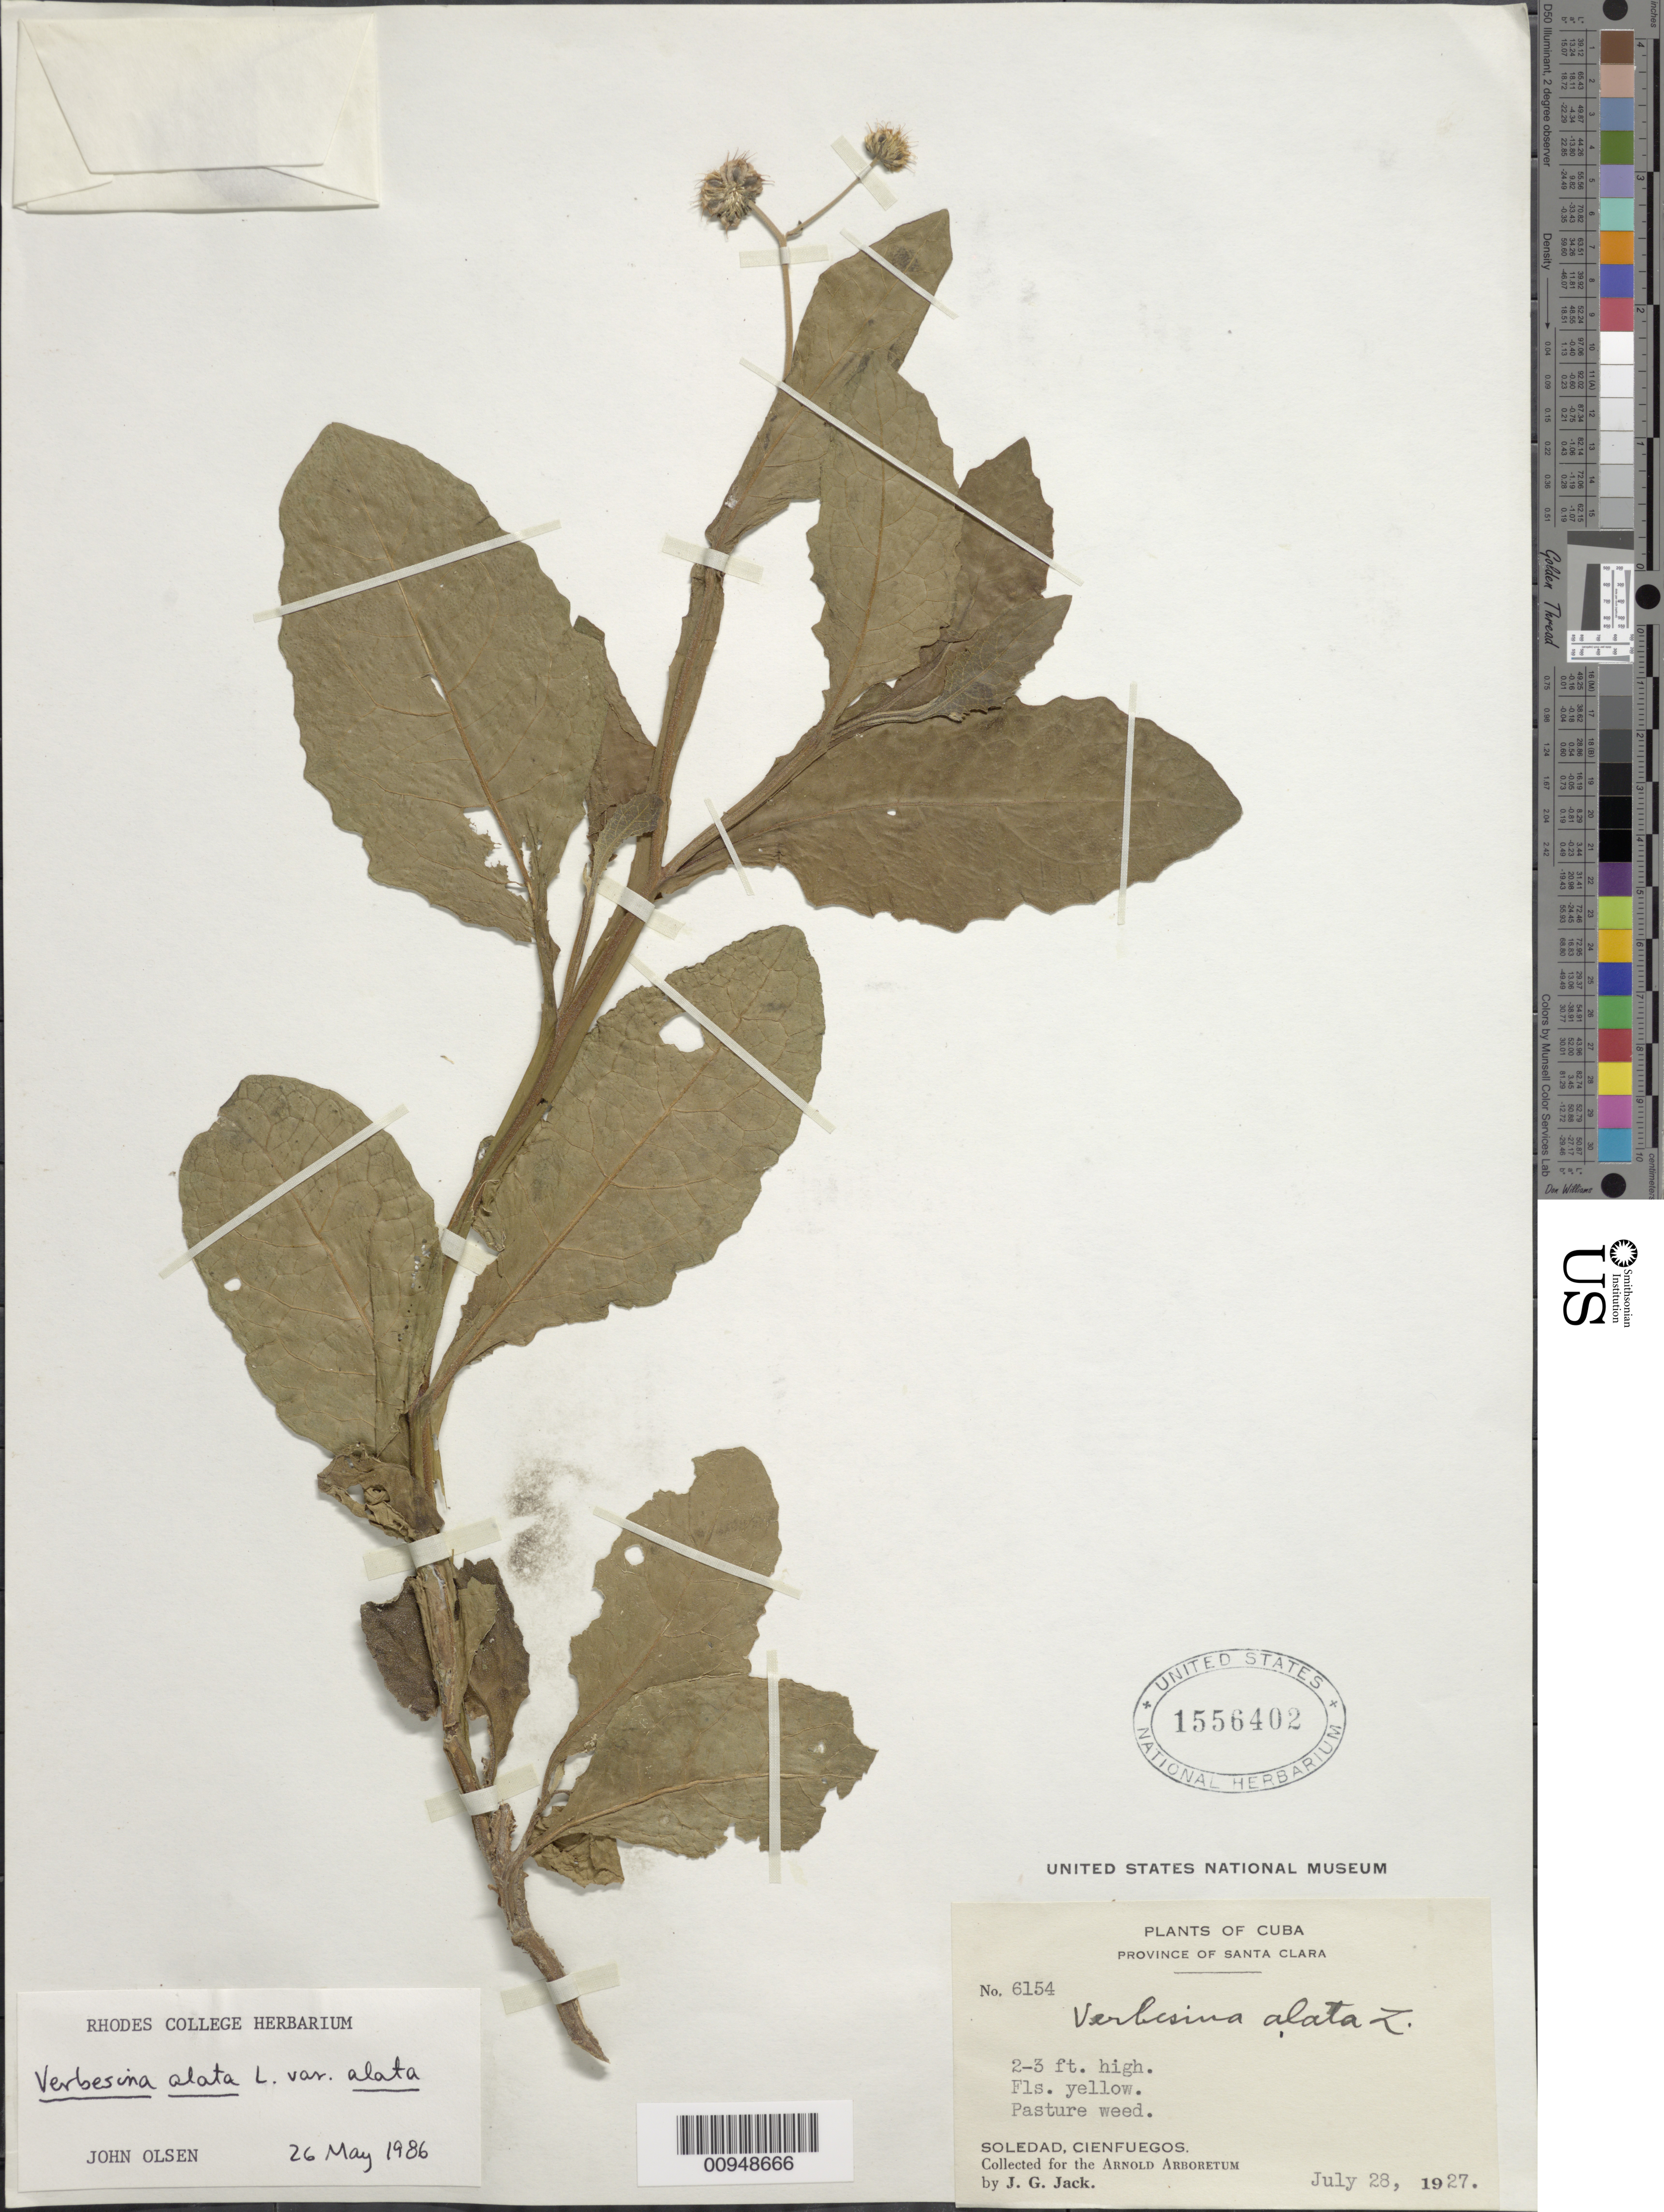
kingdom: Plantae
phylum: Tracheophyta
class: Magnoliopsida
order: Asterales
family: Asteraceae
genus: Verbesina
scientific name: Verbesina alata var. alata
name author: L.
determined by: Olsen, J.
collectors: J. G. Jack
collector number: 6154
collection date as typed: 28 Jul 1927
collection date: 1927-07-28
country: Cuba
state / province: Cienfuegos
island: Cuba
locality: Soledad, Cienfuegos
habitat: Pasture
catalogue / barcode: US 1556402